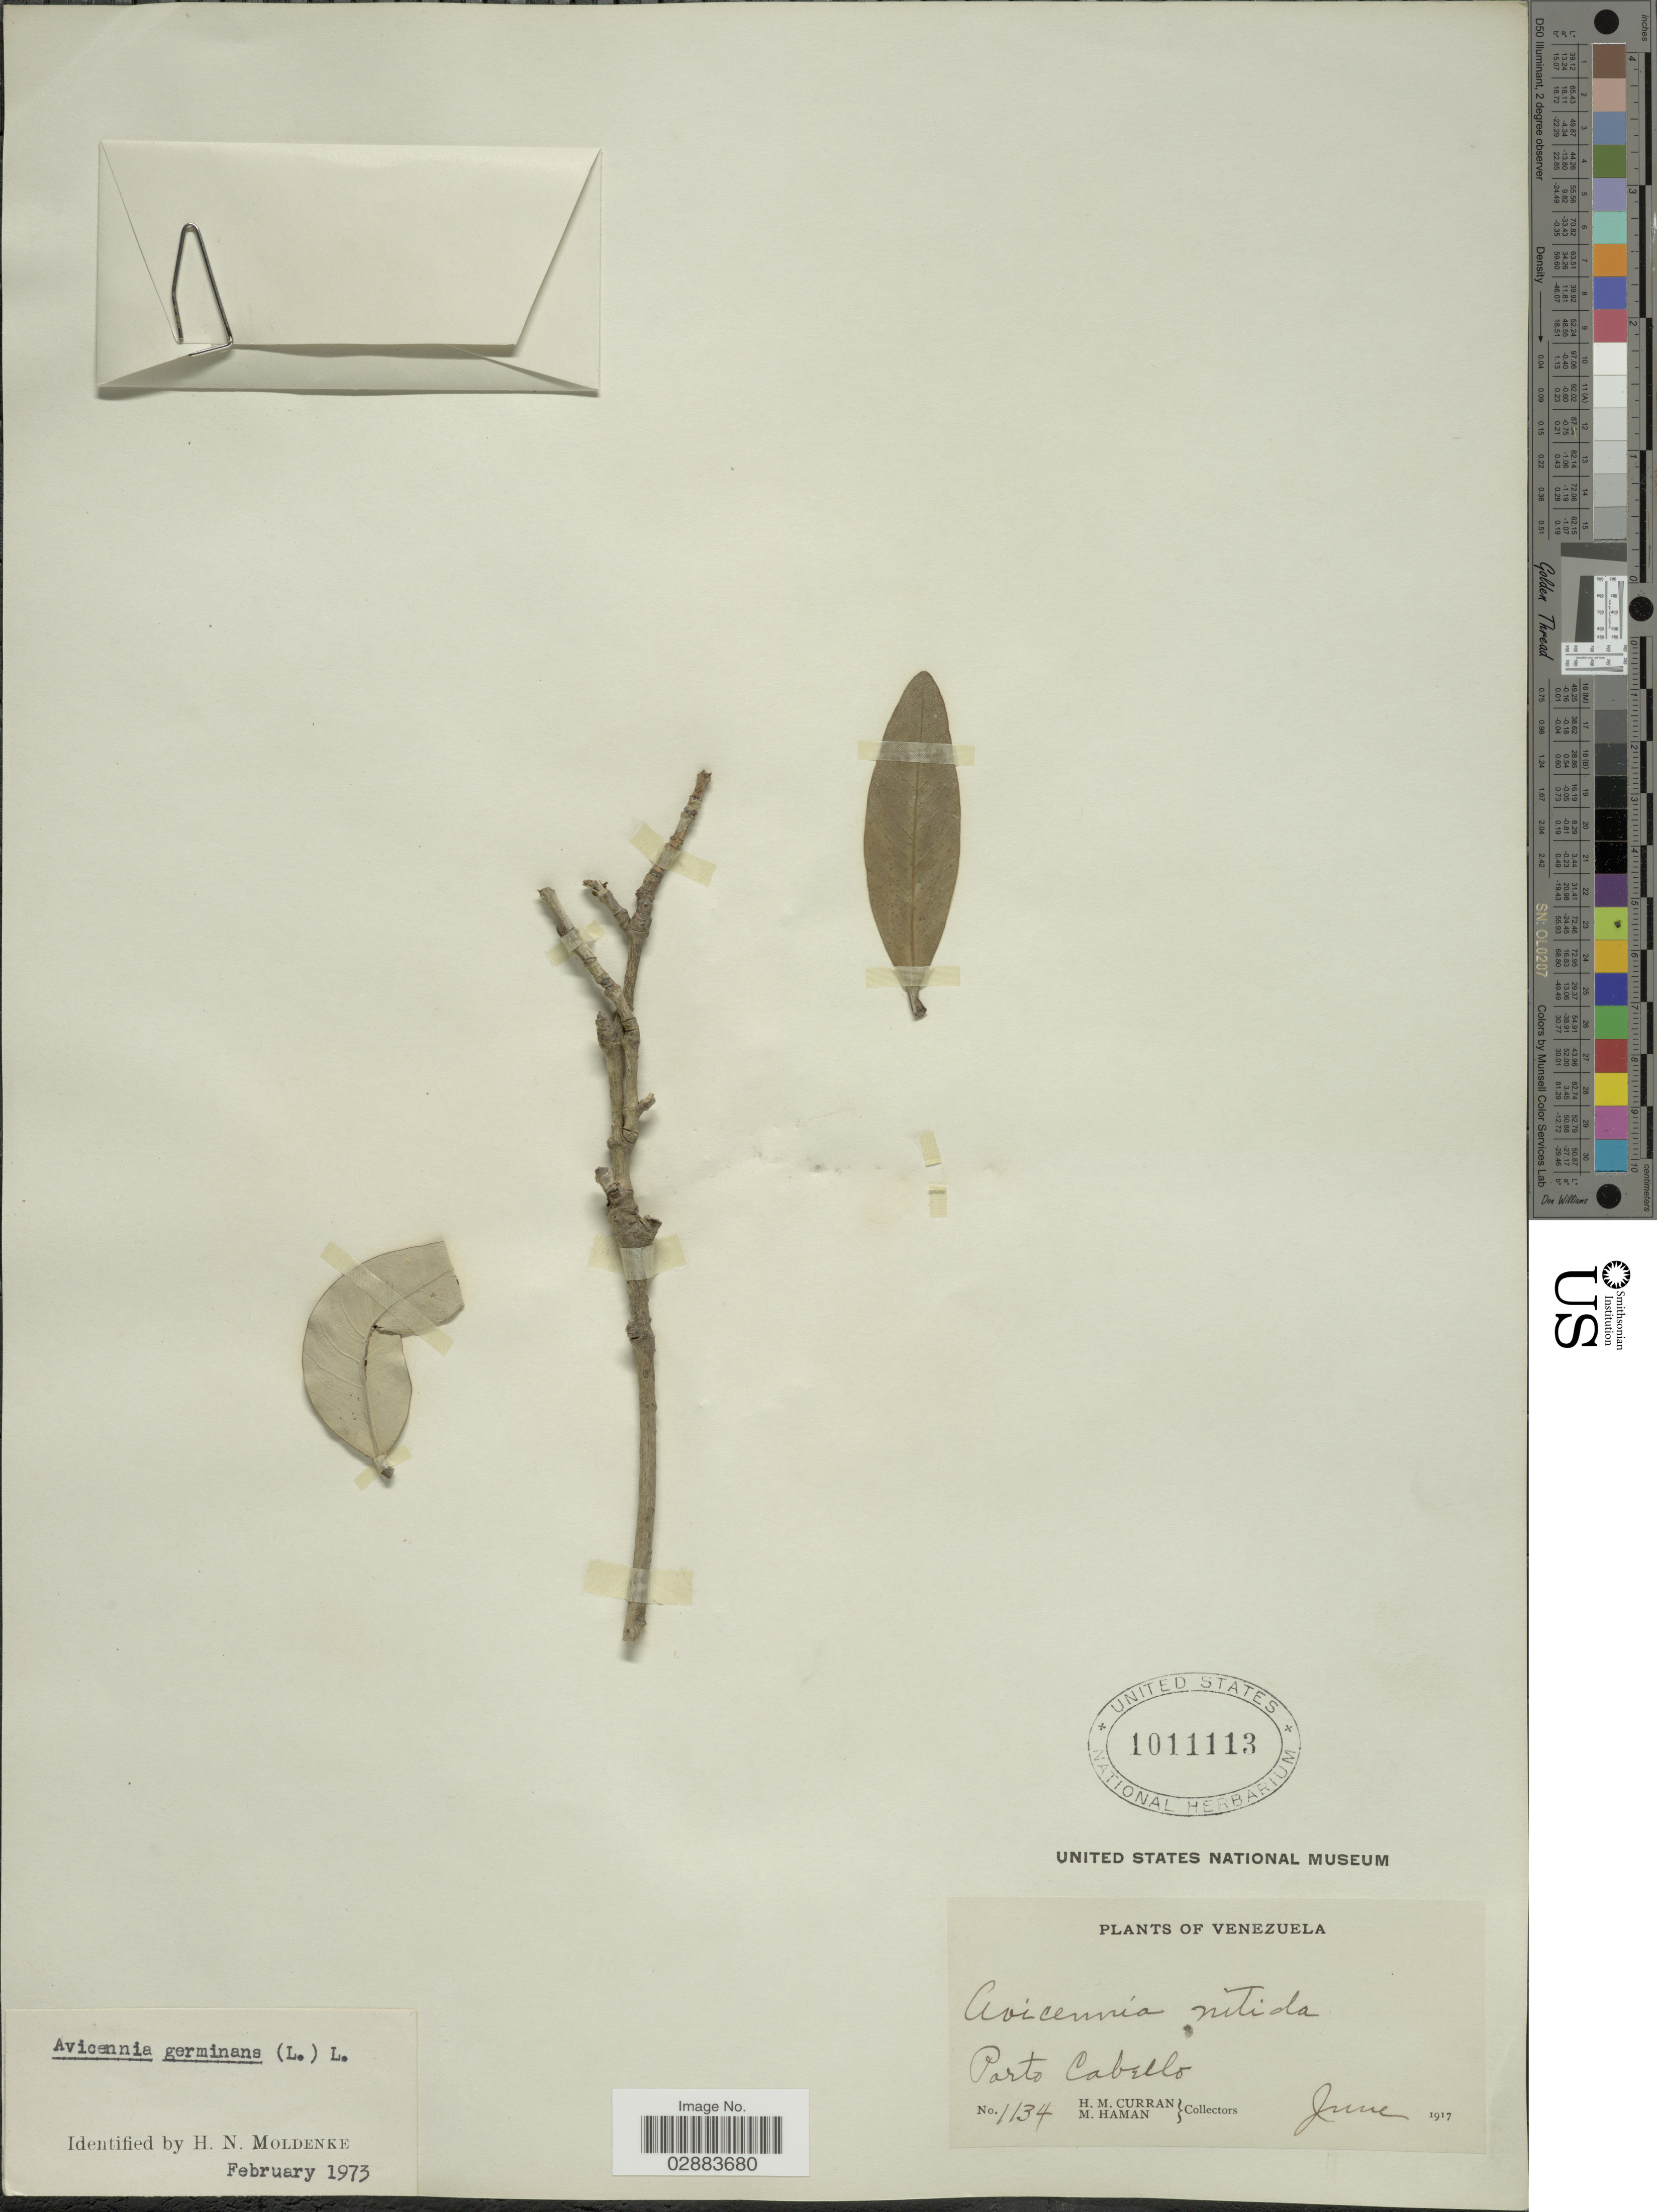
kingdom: Plantae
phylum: Tracheophyta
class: Magnoliopsida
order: Lamiales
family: Acanthaceae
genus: Avicennia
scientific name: Avicennia germinans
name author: (L.) L.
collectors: H. M. Curran & M. Haman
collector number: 1134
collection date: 1917-06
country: Venezuela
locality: Porto Cabello.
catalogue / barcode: US 1011113